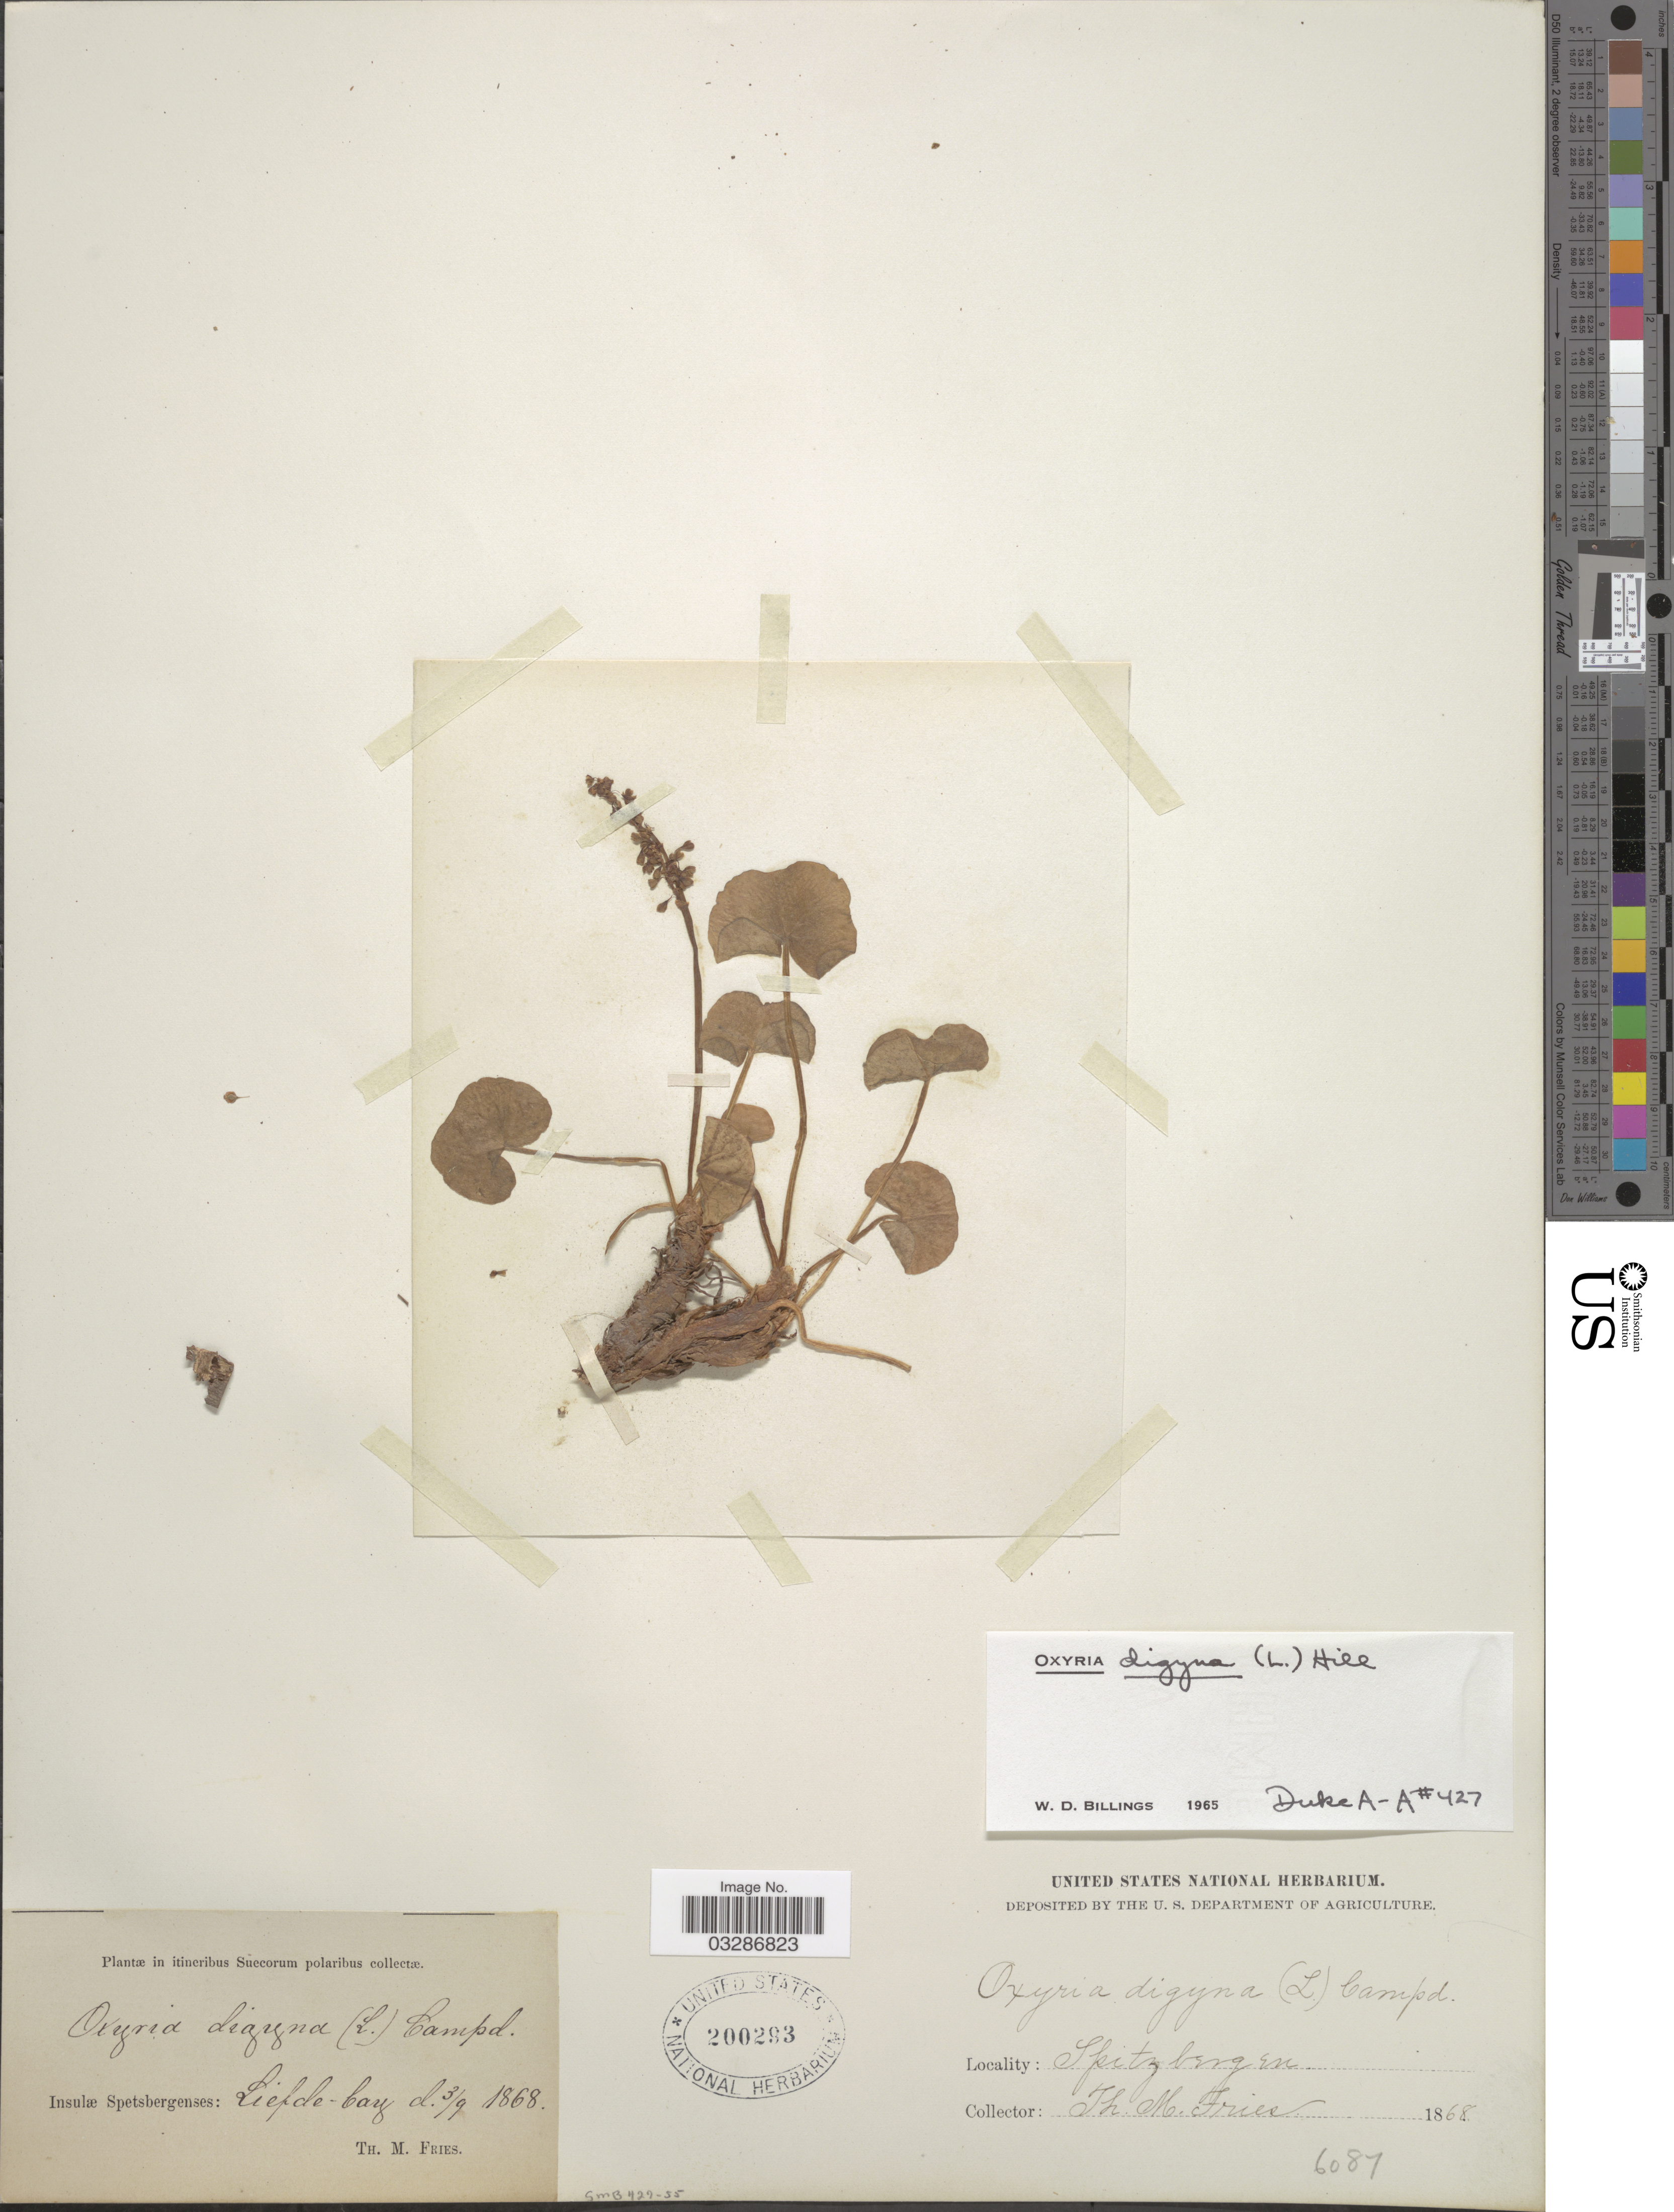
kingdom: Plantae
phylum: Tracheophyta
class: Magnoliopsida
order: Caryophyllales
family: Polygonaceae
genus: Oxyria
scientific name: Oxyria digyna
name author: (L.) Hill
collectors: T. Fries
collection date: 1868-09-03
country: Norway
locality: Insulæ Spetsbergenses: Liefde-bay.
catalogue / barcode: US 200293